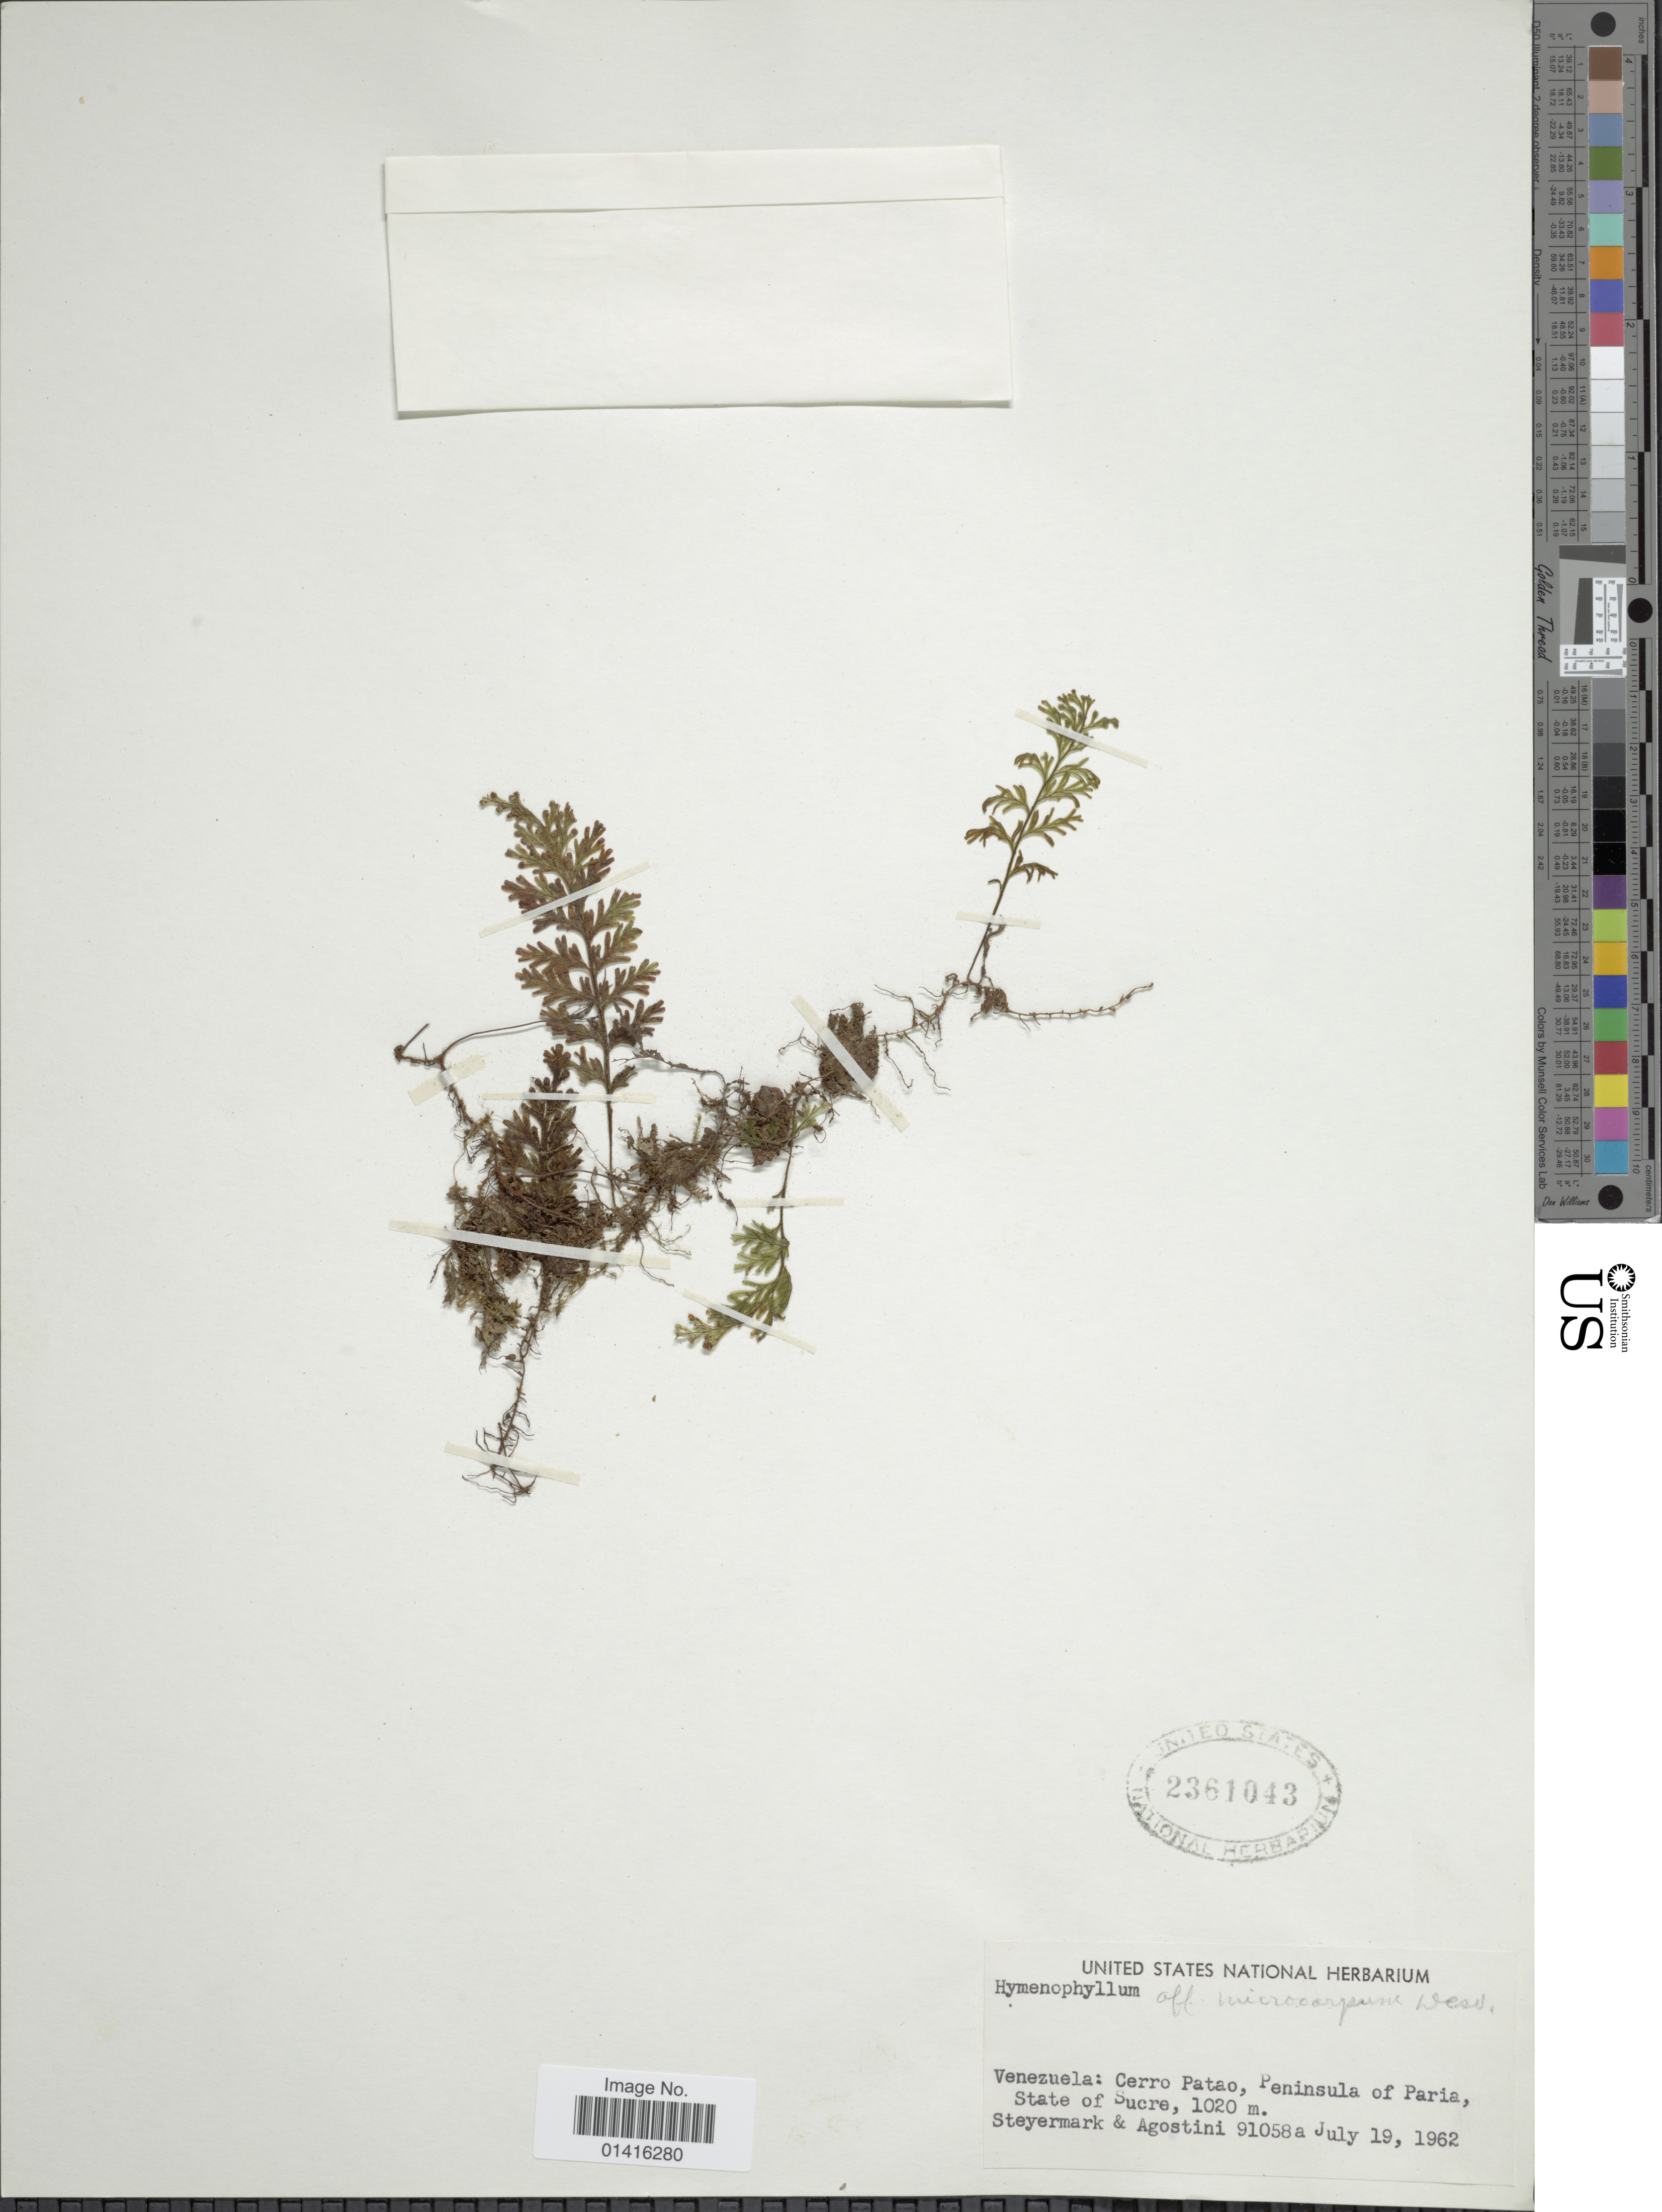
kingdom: Plantae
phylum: Tracheophyta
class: Polypodiopsida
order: Hymenophyllales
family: Hymenophyllaceae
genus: Hymenophyllum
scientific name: Hymenophyllum microcarpum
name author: (Desv.) Lellinger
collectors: Steyermark, -- & Agostini, --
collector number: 91058a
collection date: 1962-07-19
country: Venezuela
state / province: Sucre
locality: Cerro Patao, Peninsula of Paria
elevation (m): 1020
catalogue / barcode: US 2361043